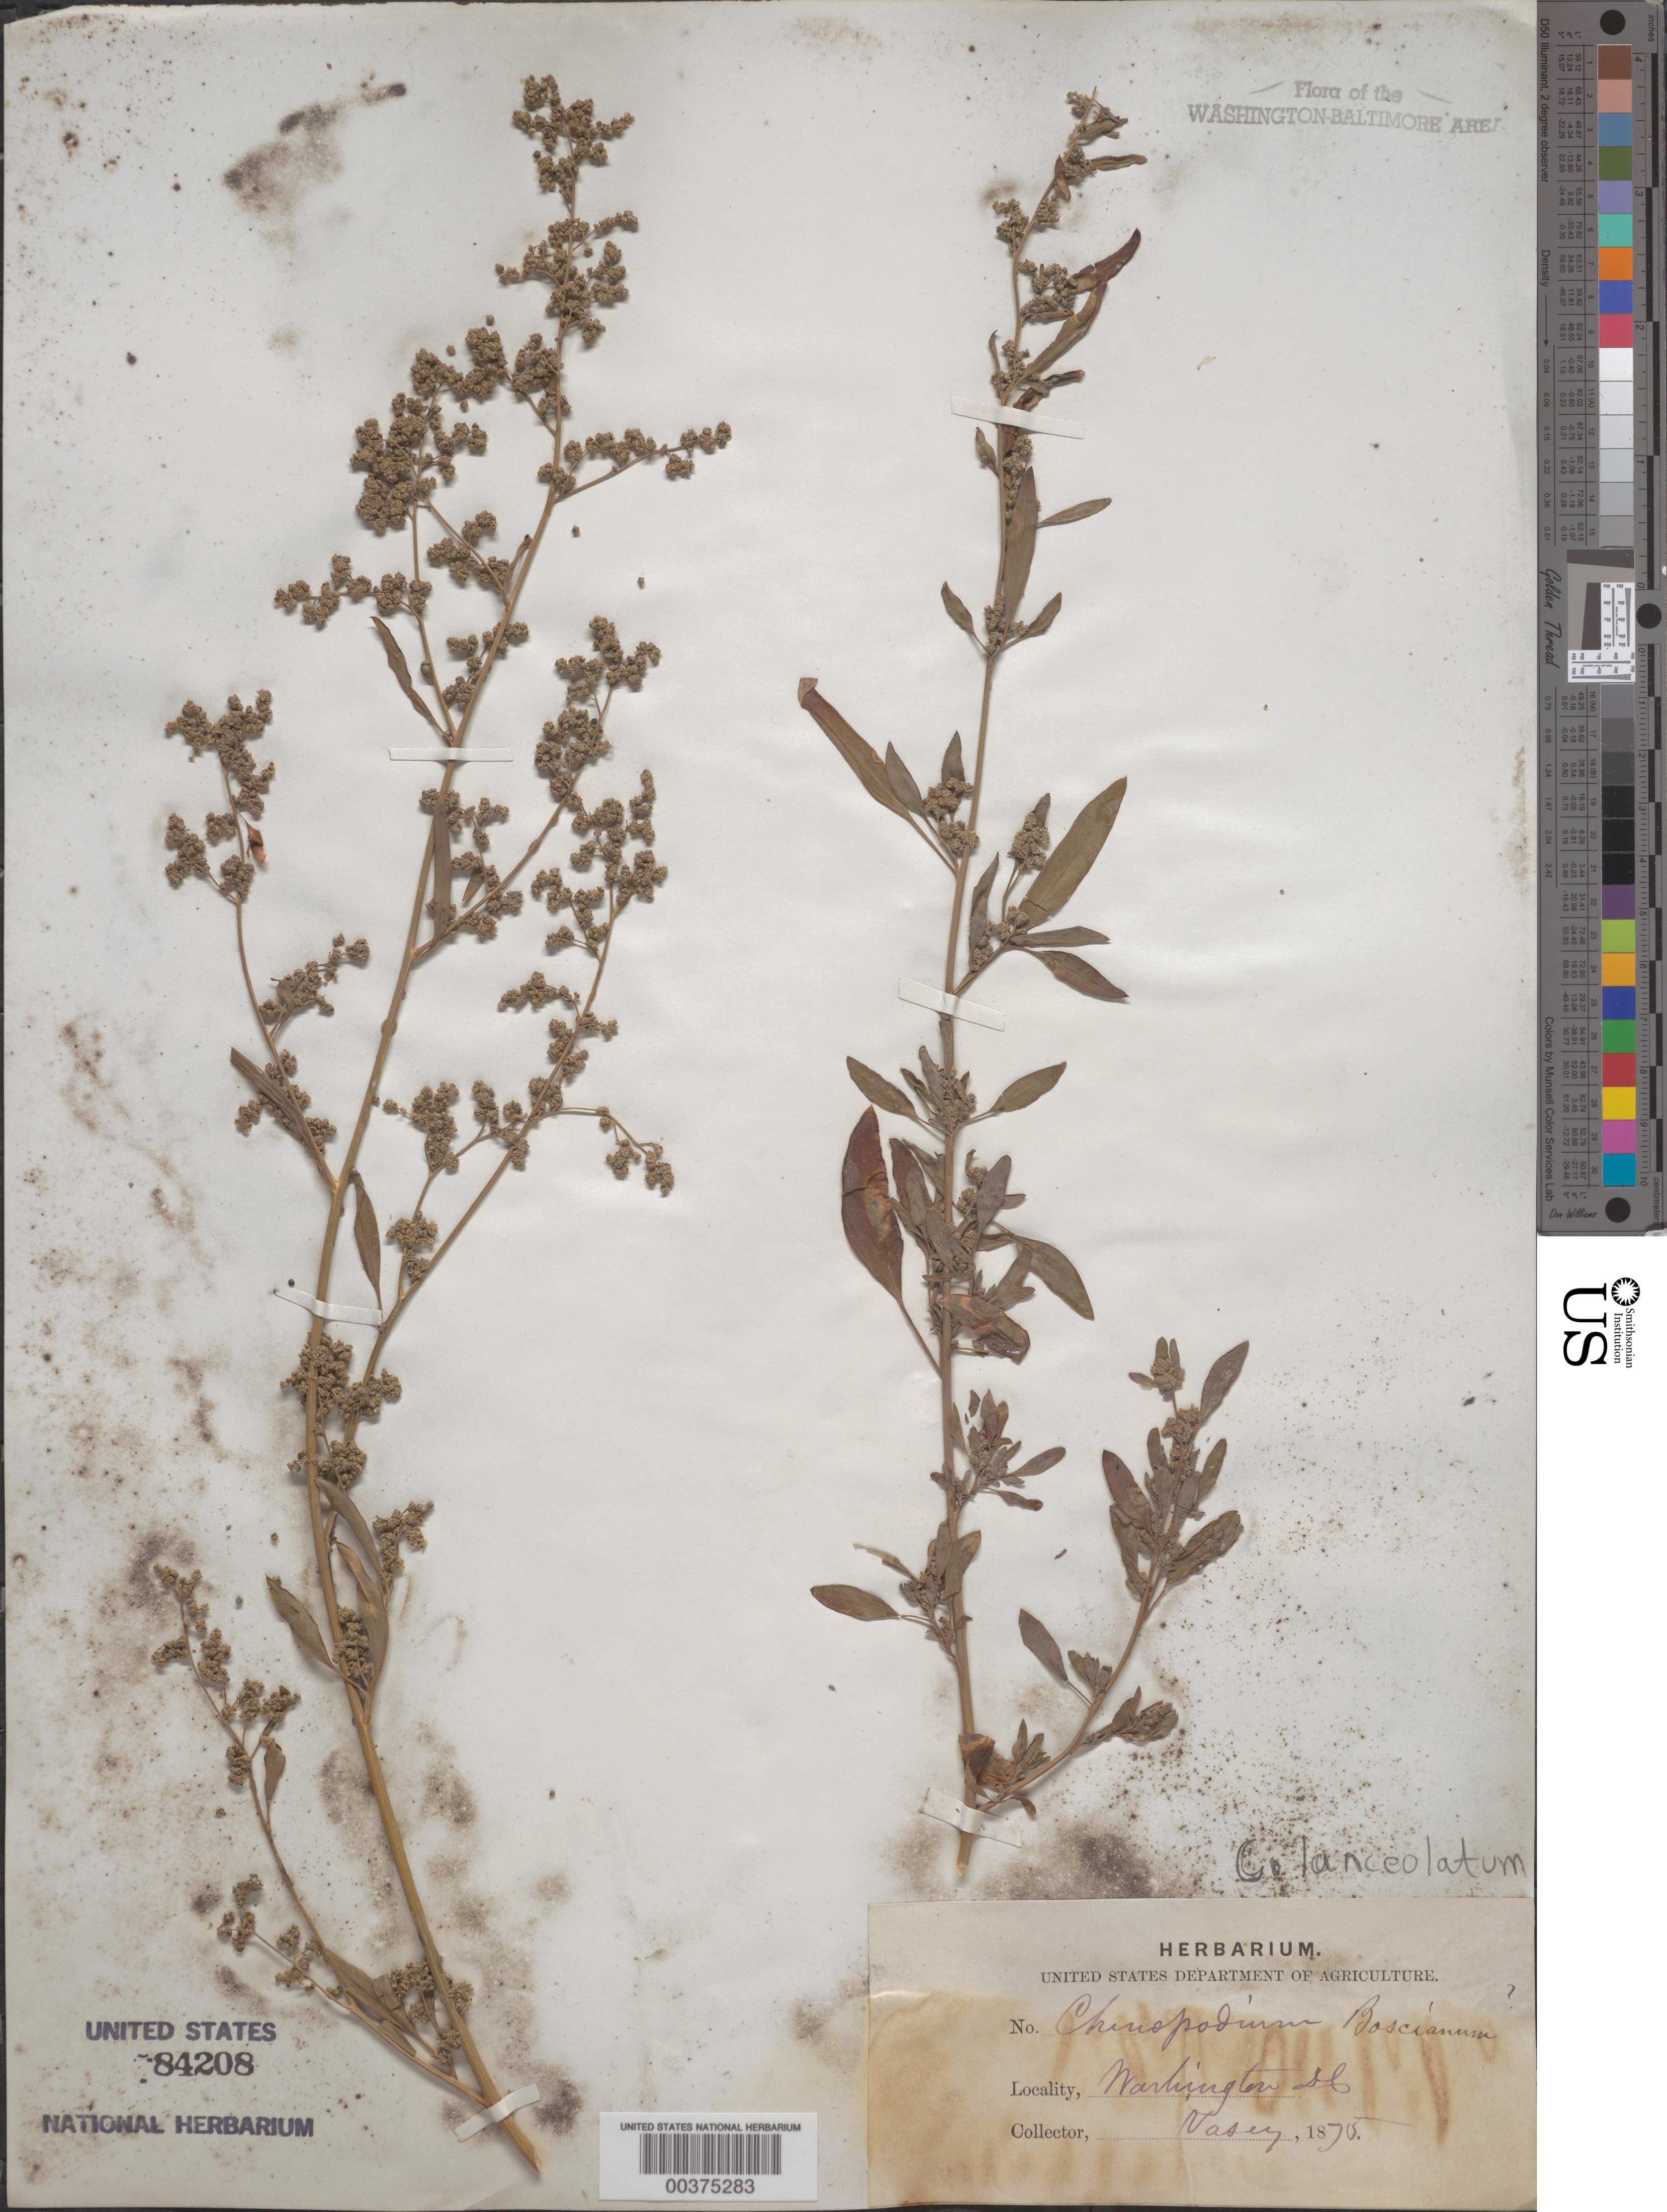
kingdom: Plantae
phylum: Tracheophyta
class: Magnoliopsida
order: Caryophyllales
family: Amaranthaceae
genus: Chenopodium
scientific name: Chenopodium album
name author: L.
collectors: G. Vasey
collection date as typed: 1875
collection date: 1875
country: United States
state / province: District of Columbia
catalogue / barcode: US 84208